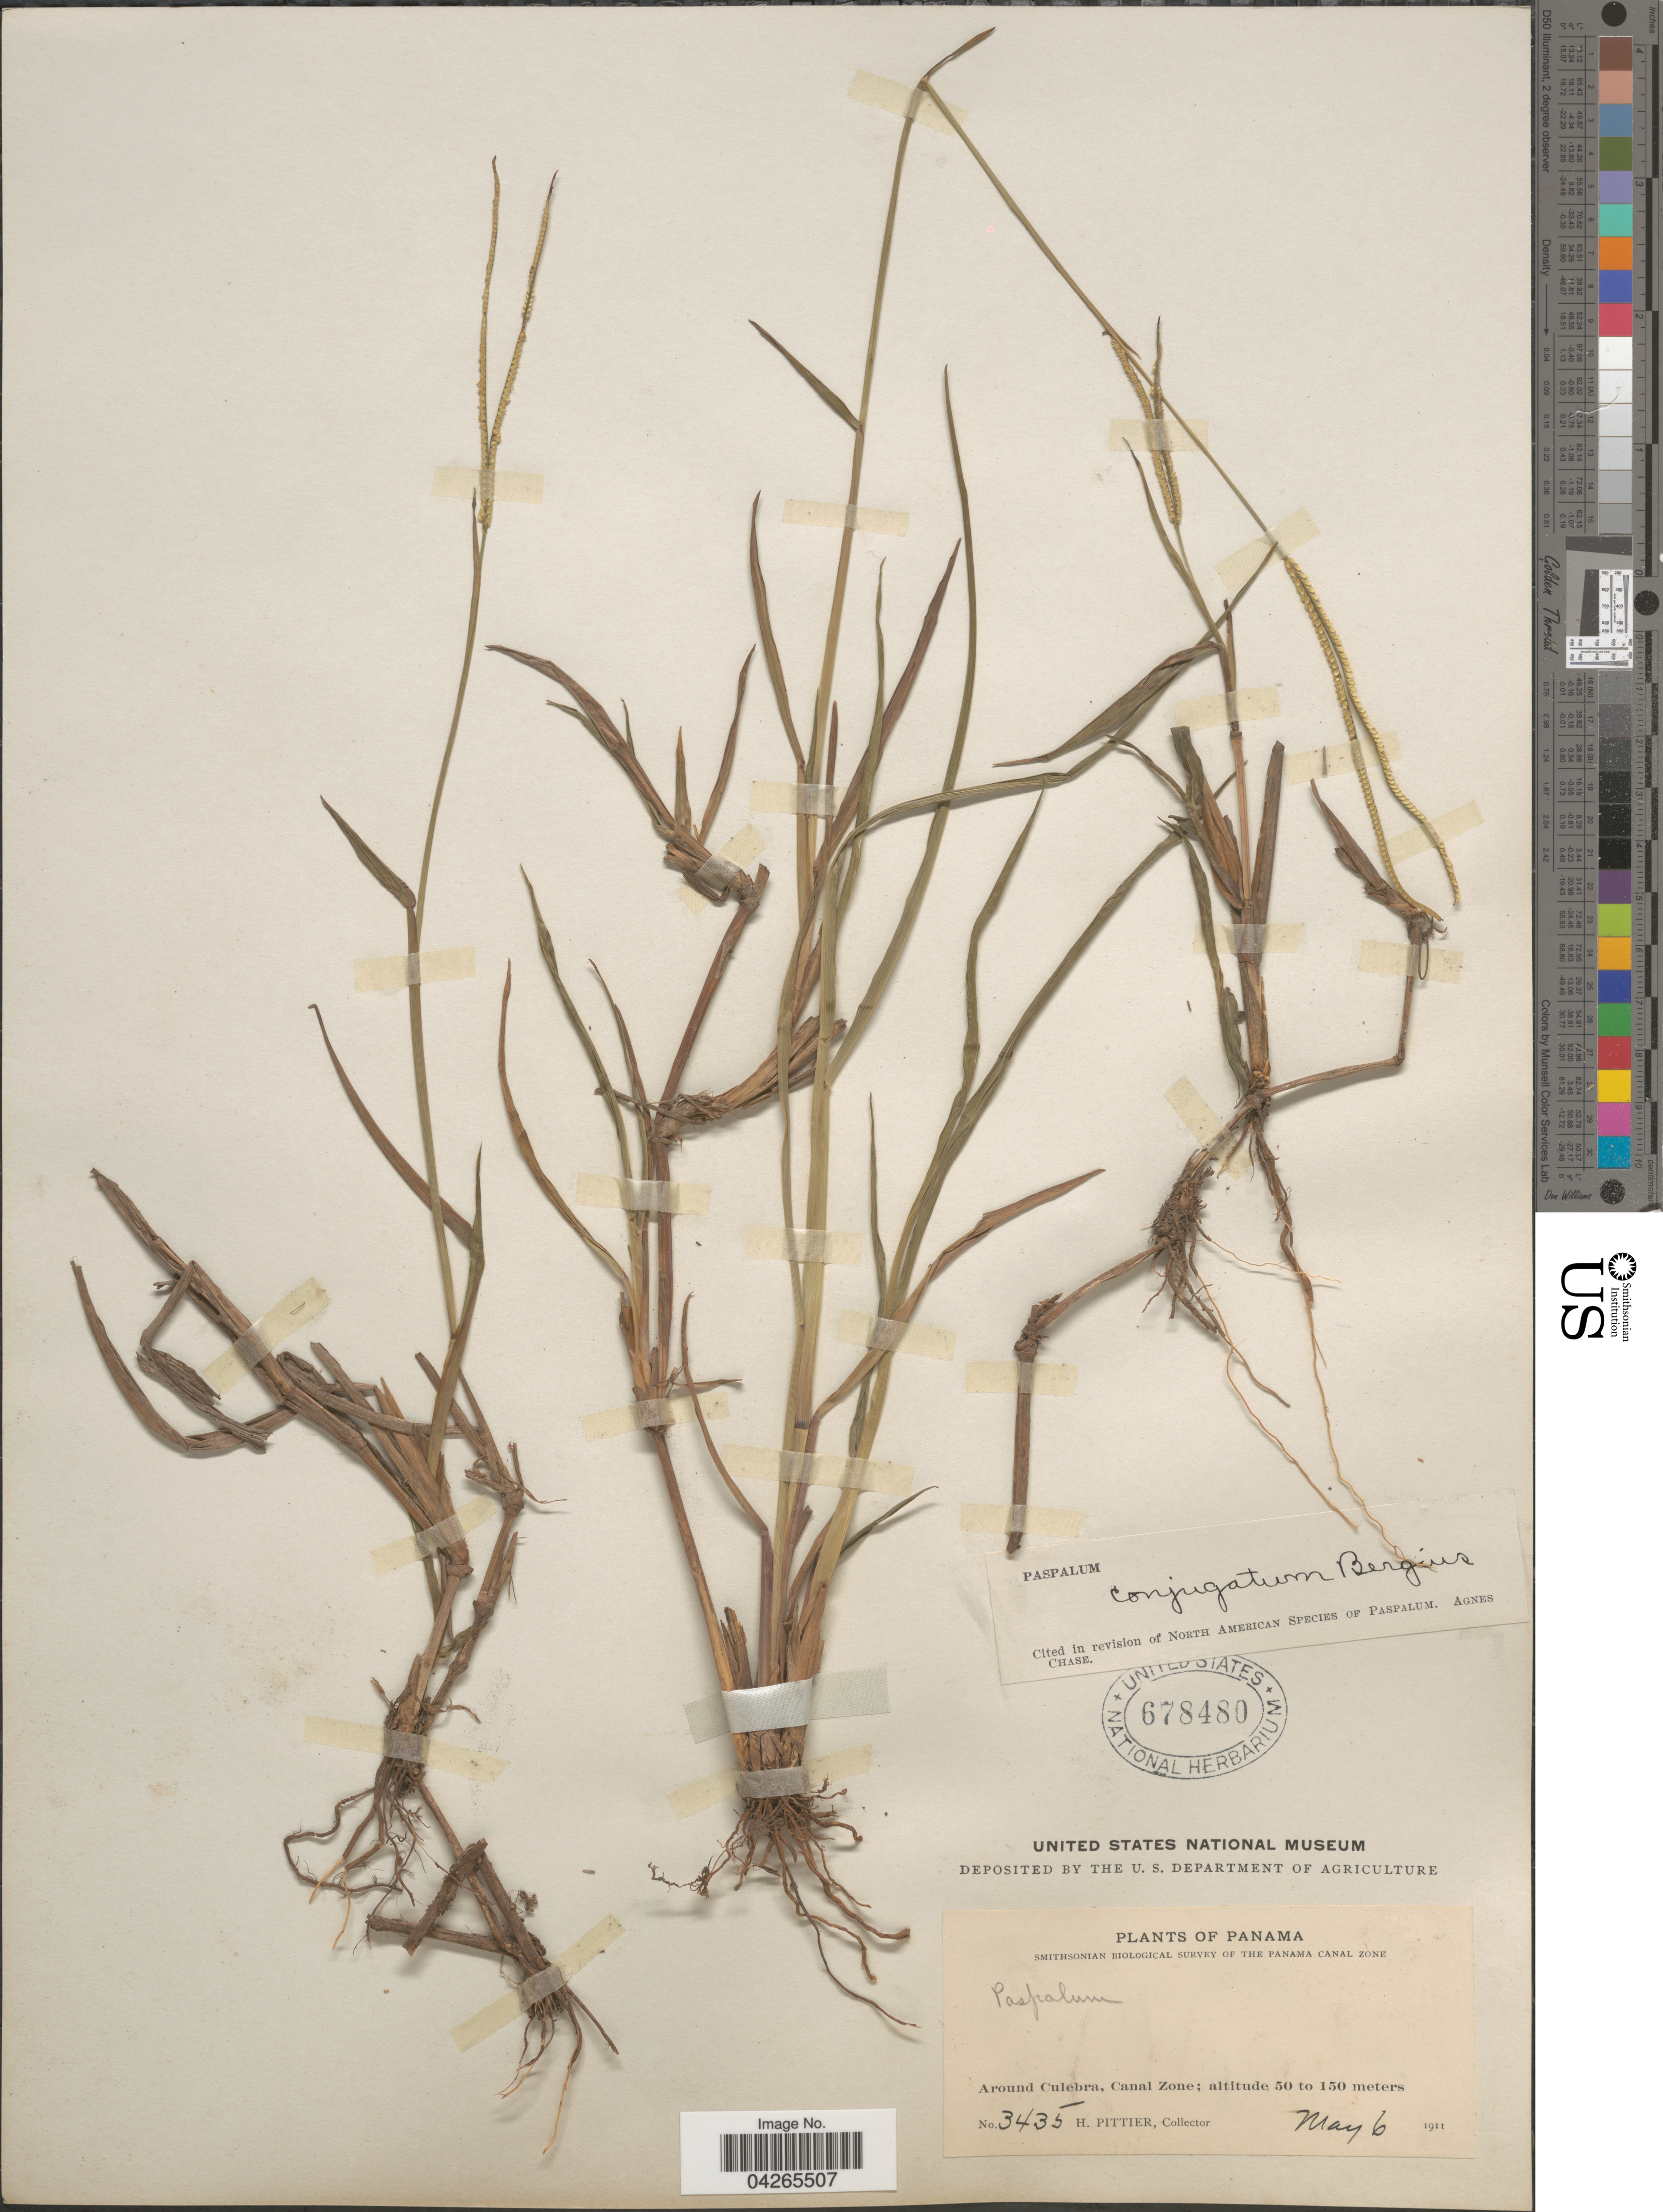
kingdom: Plantae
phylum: Tracheophyta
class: Liliopsida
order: Poales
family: Poaceae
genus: Paspalum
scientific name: Paspalum conjugatum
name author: P.J. Bergius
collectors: H. F. Pittier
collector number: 3435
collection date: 1911-05-06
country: Panama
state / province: Colón / Panamá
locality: Smithsonian Biological Survey of the Panama Canal Zone. Around Culebra, Canal Zone.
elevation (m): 50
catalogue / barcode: US 678480